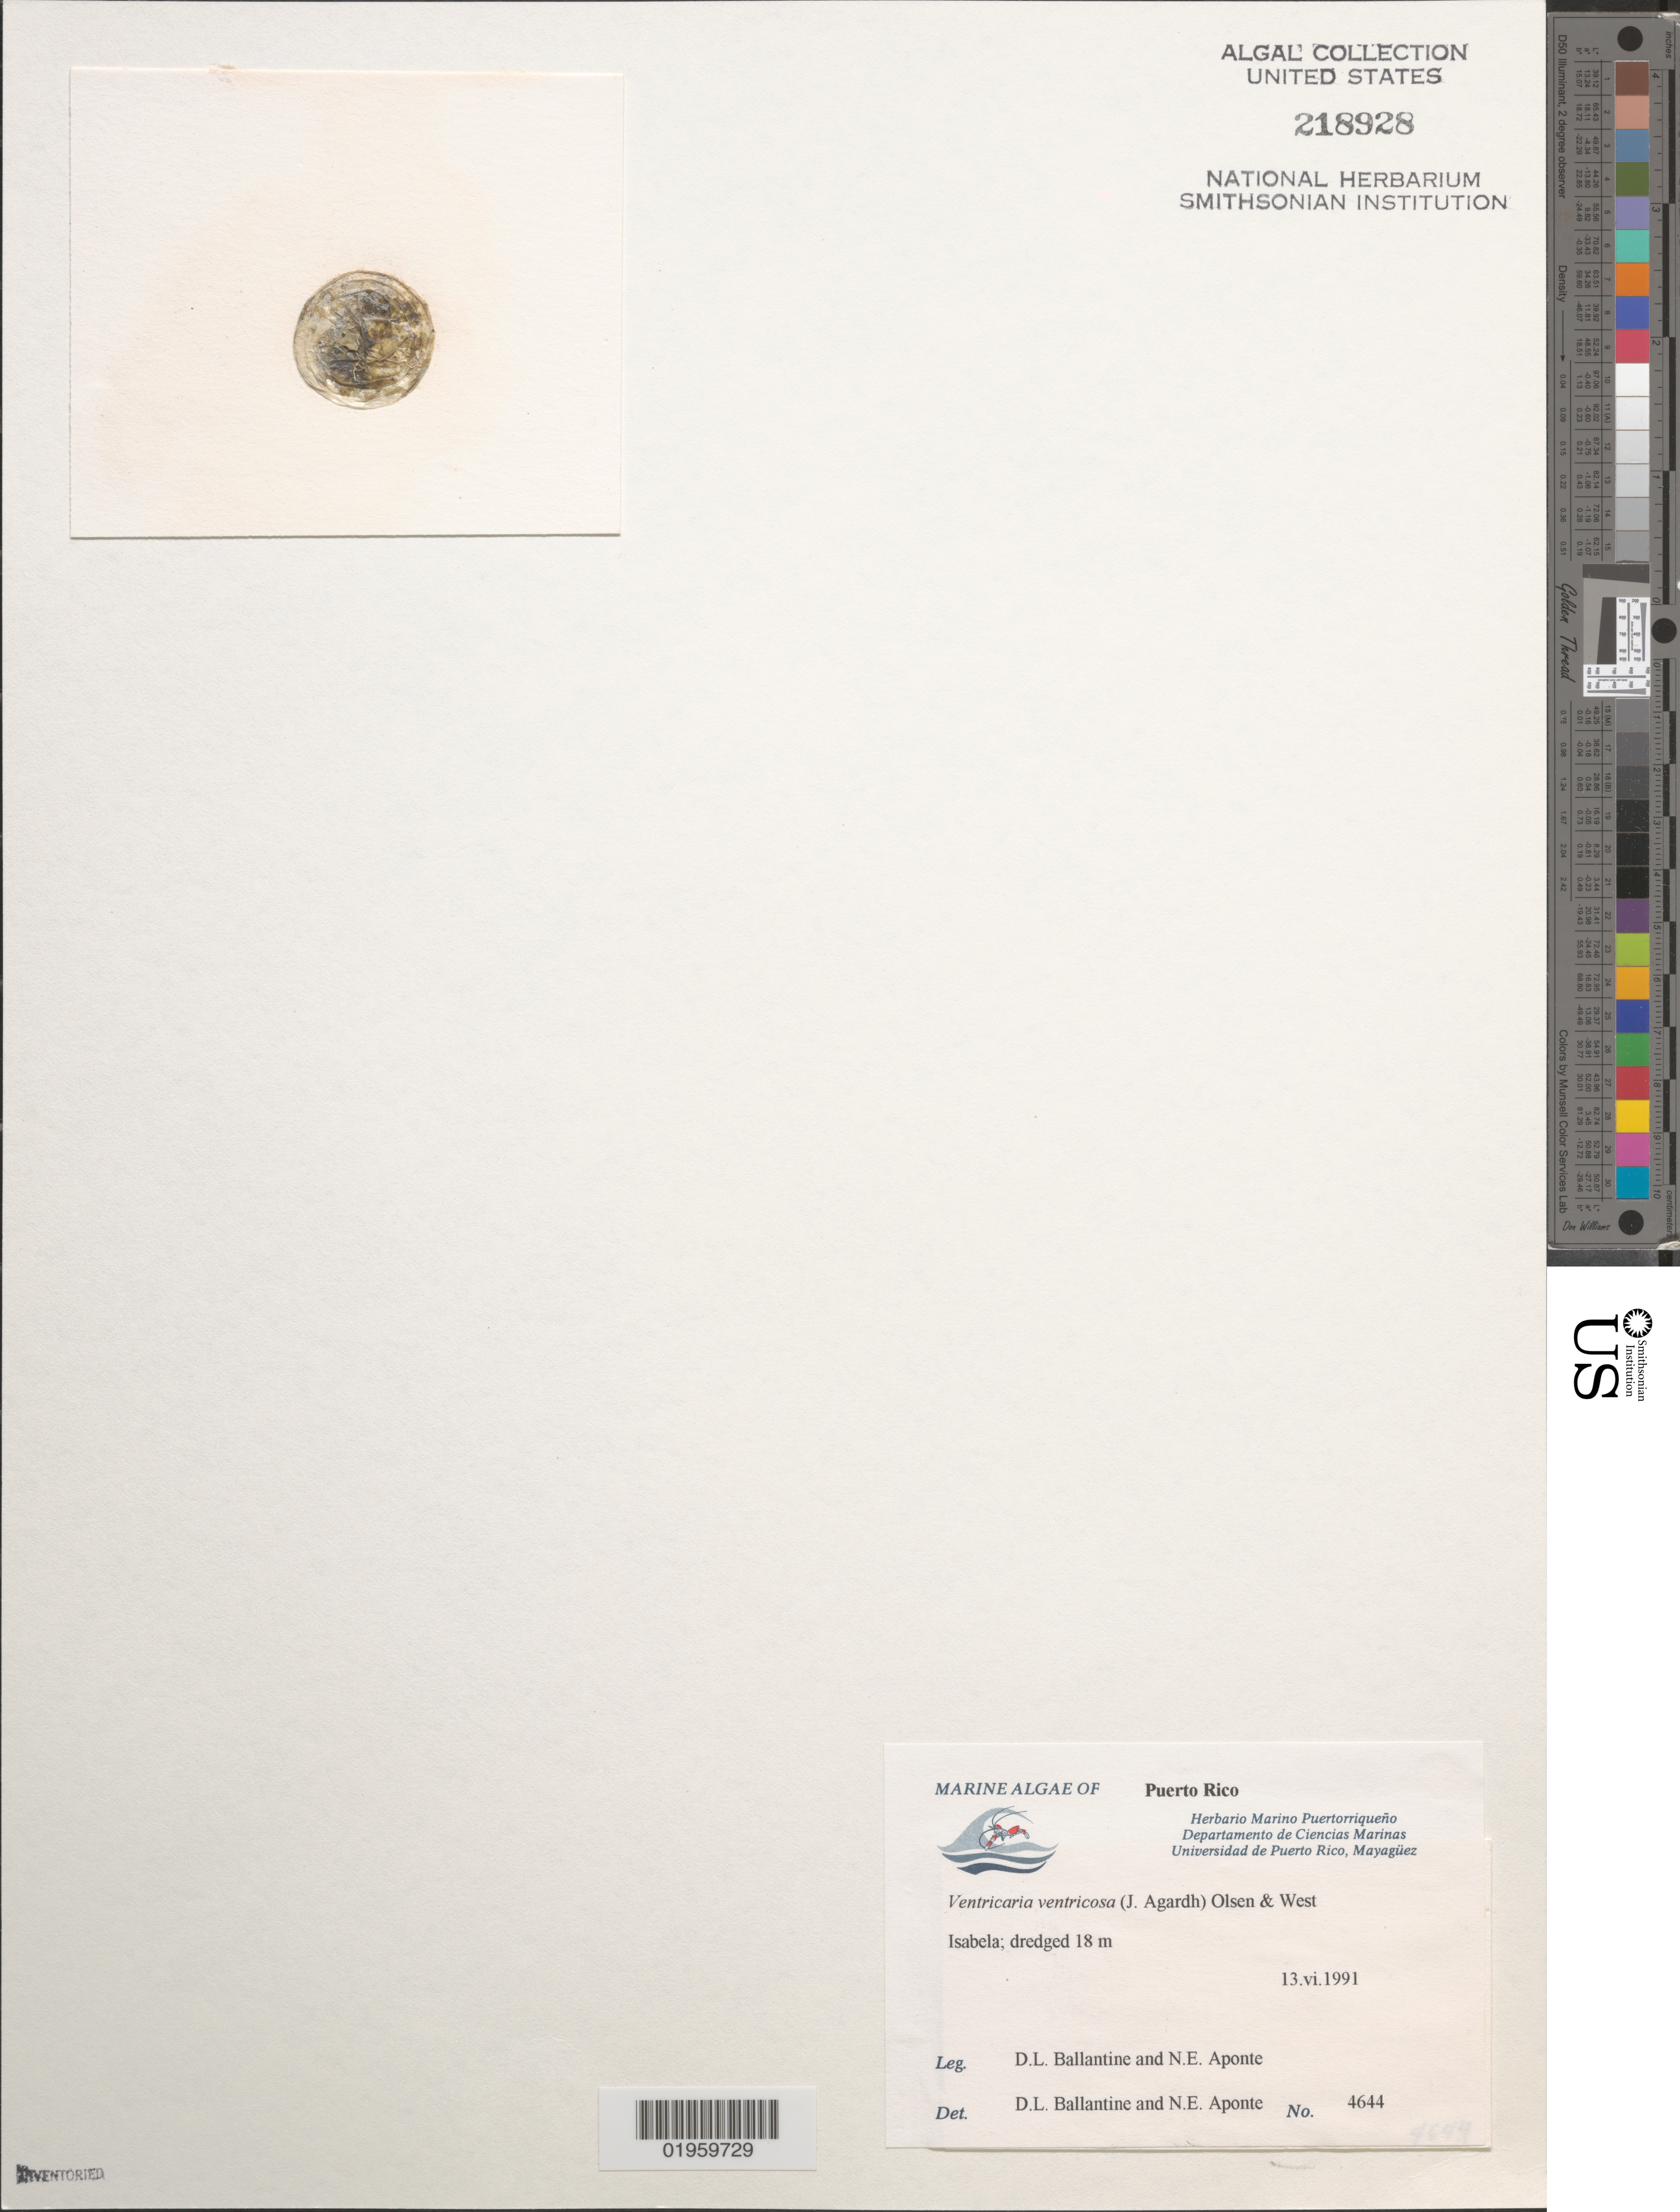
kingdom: Plantae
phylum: Chlorophyta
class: Ulvophyceae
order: Cladophorales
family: Anadyomenaceae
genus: Ventricaria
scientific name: Ventricaria ventricosa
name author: (J. Agardh) Olsen-Stojkovich & J.A. West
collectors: D.L. Ballantine & N. E. Aponte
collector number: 4644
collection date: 1991-06-13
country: Puerto Rico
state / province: Isabela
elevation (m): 18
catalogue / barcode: US 218928